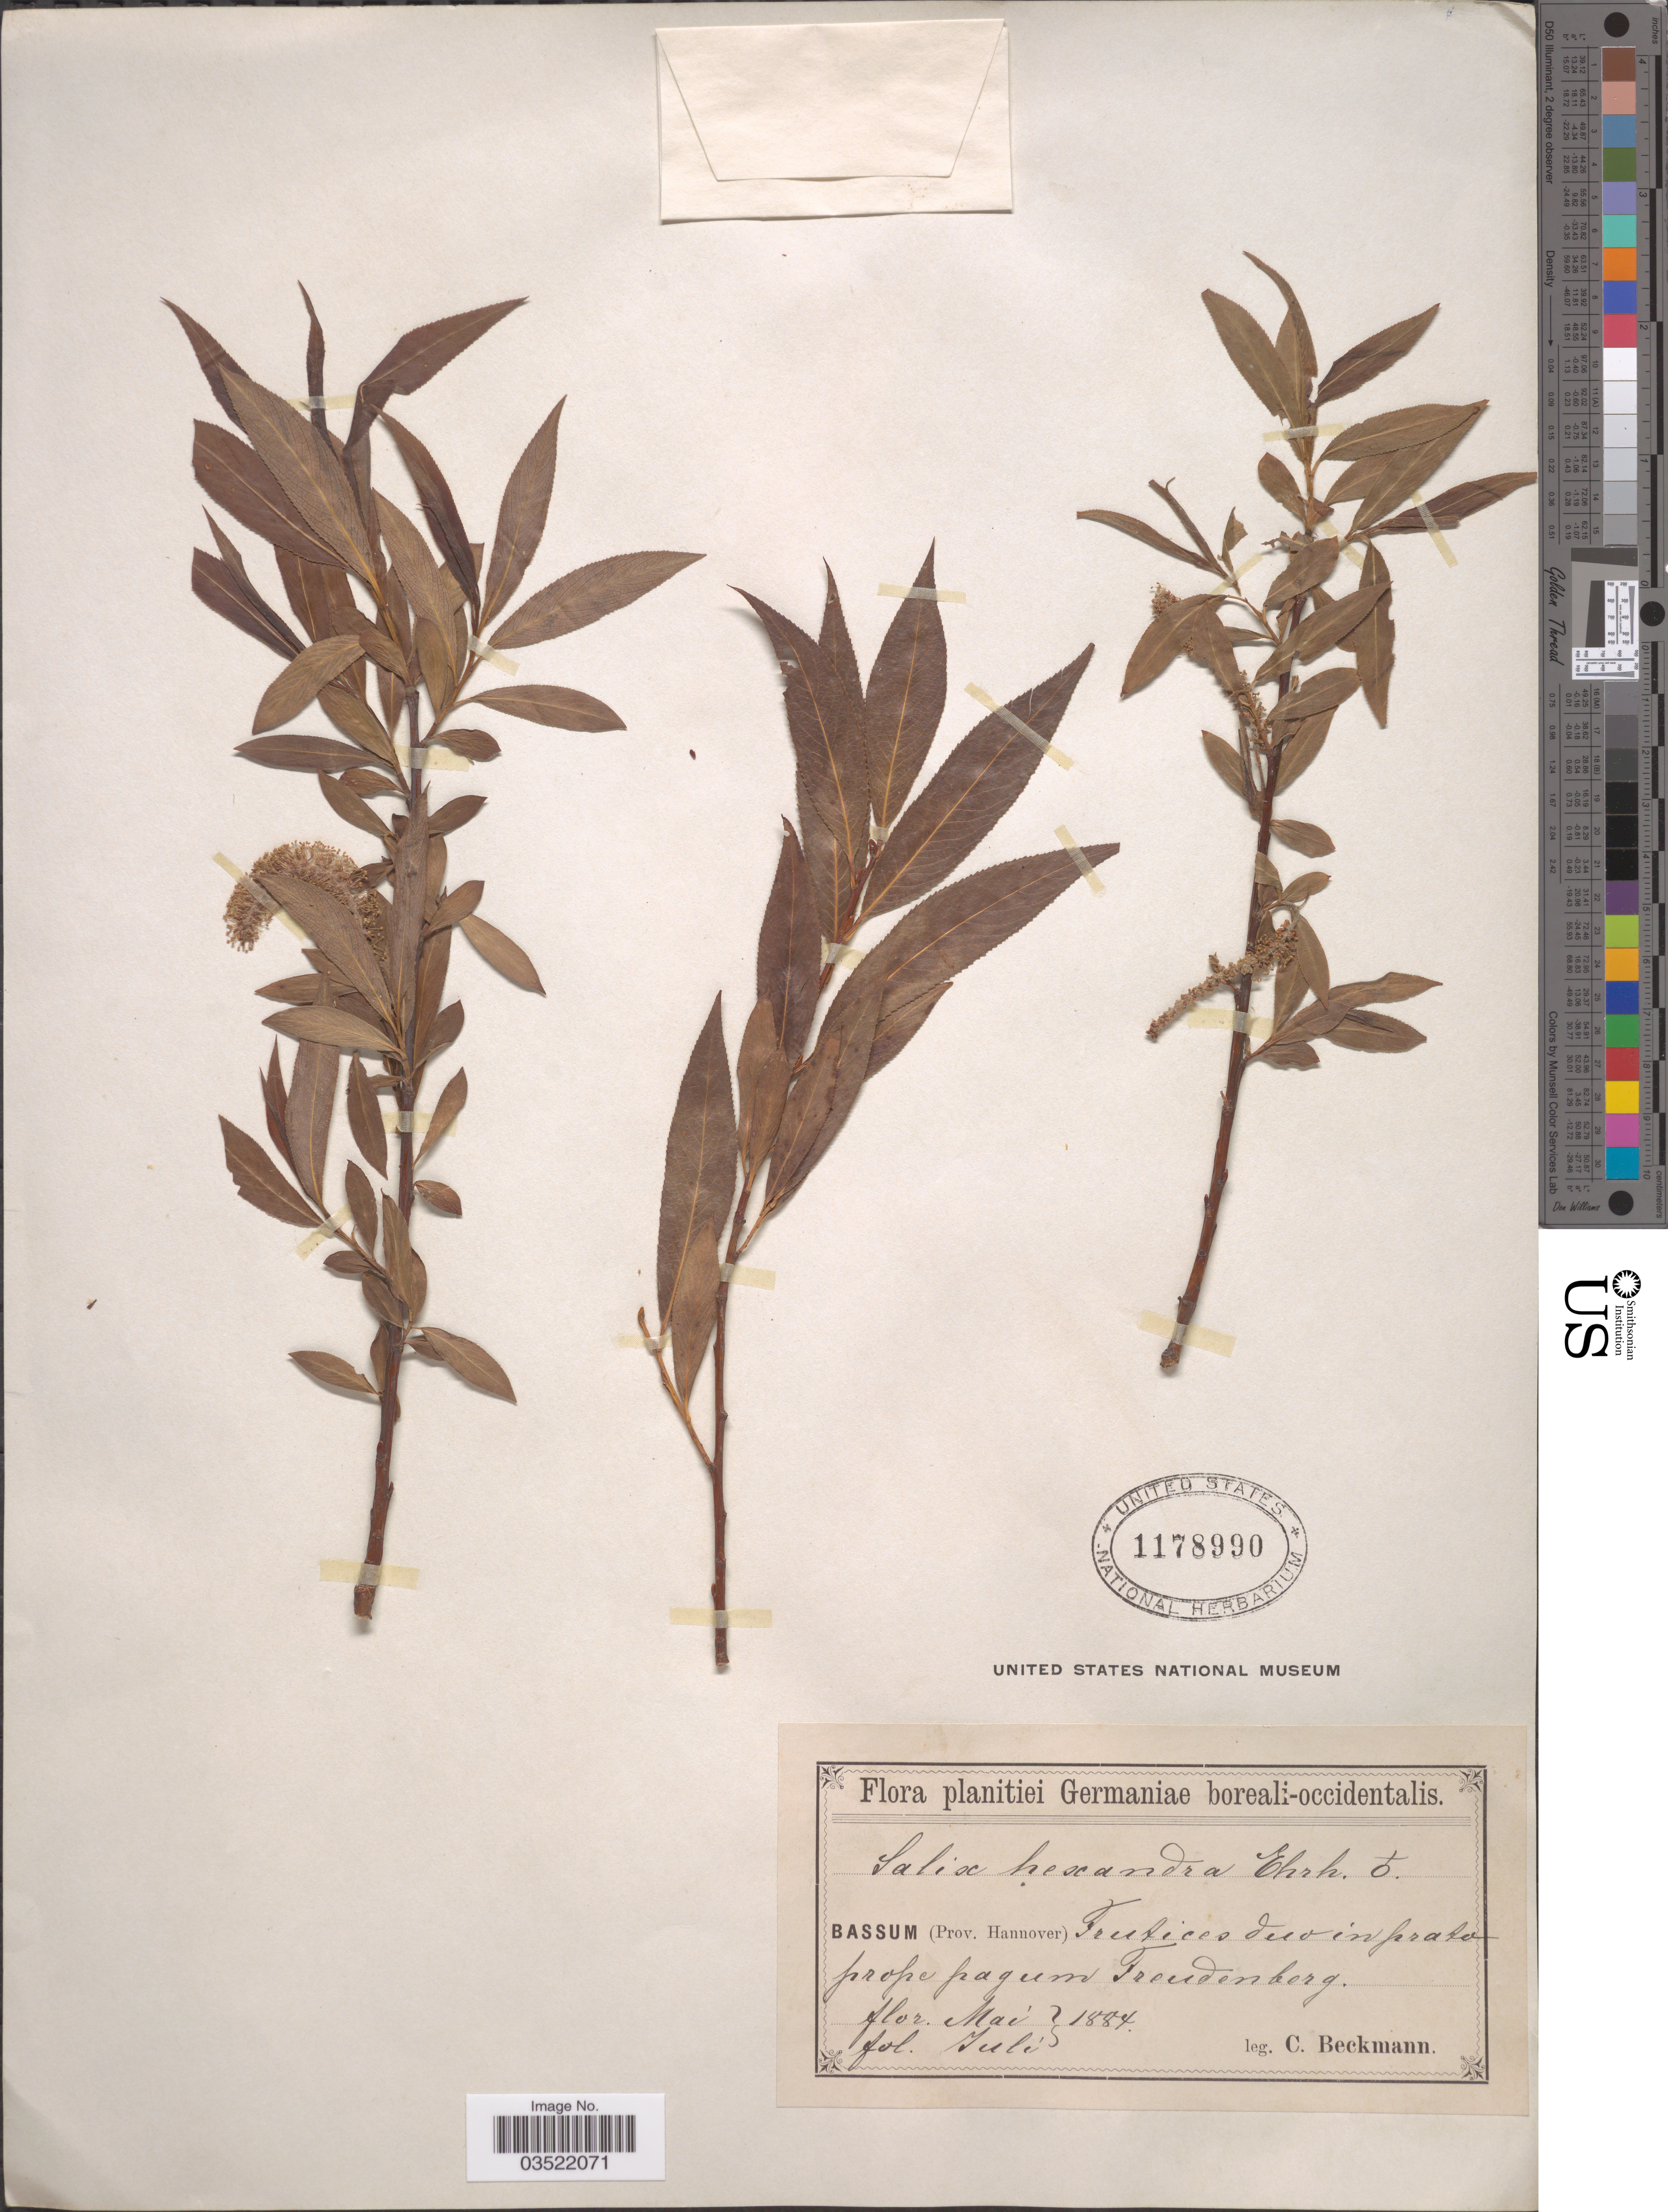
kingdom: Plantae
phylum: Tracheophyta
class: Magnoliopsida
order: Malpighiales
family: Salicaceae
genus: Salix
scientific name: Salix hexandra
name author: Ehrh.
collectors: C. Beckmann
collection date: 1884-05/1884-07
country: Germany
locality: Germaniae boreali-occidentalis. Bassum (Prov. Hannover) Frutices duo [interpreted] in prato prope pagum Freudenberg.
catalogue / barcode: US 1178990